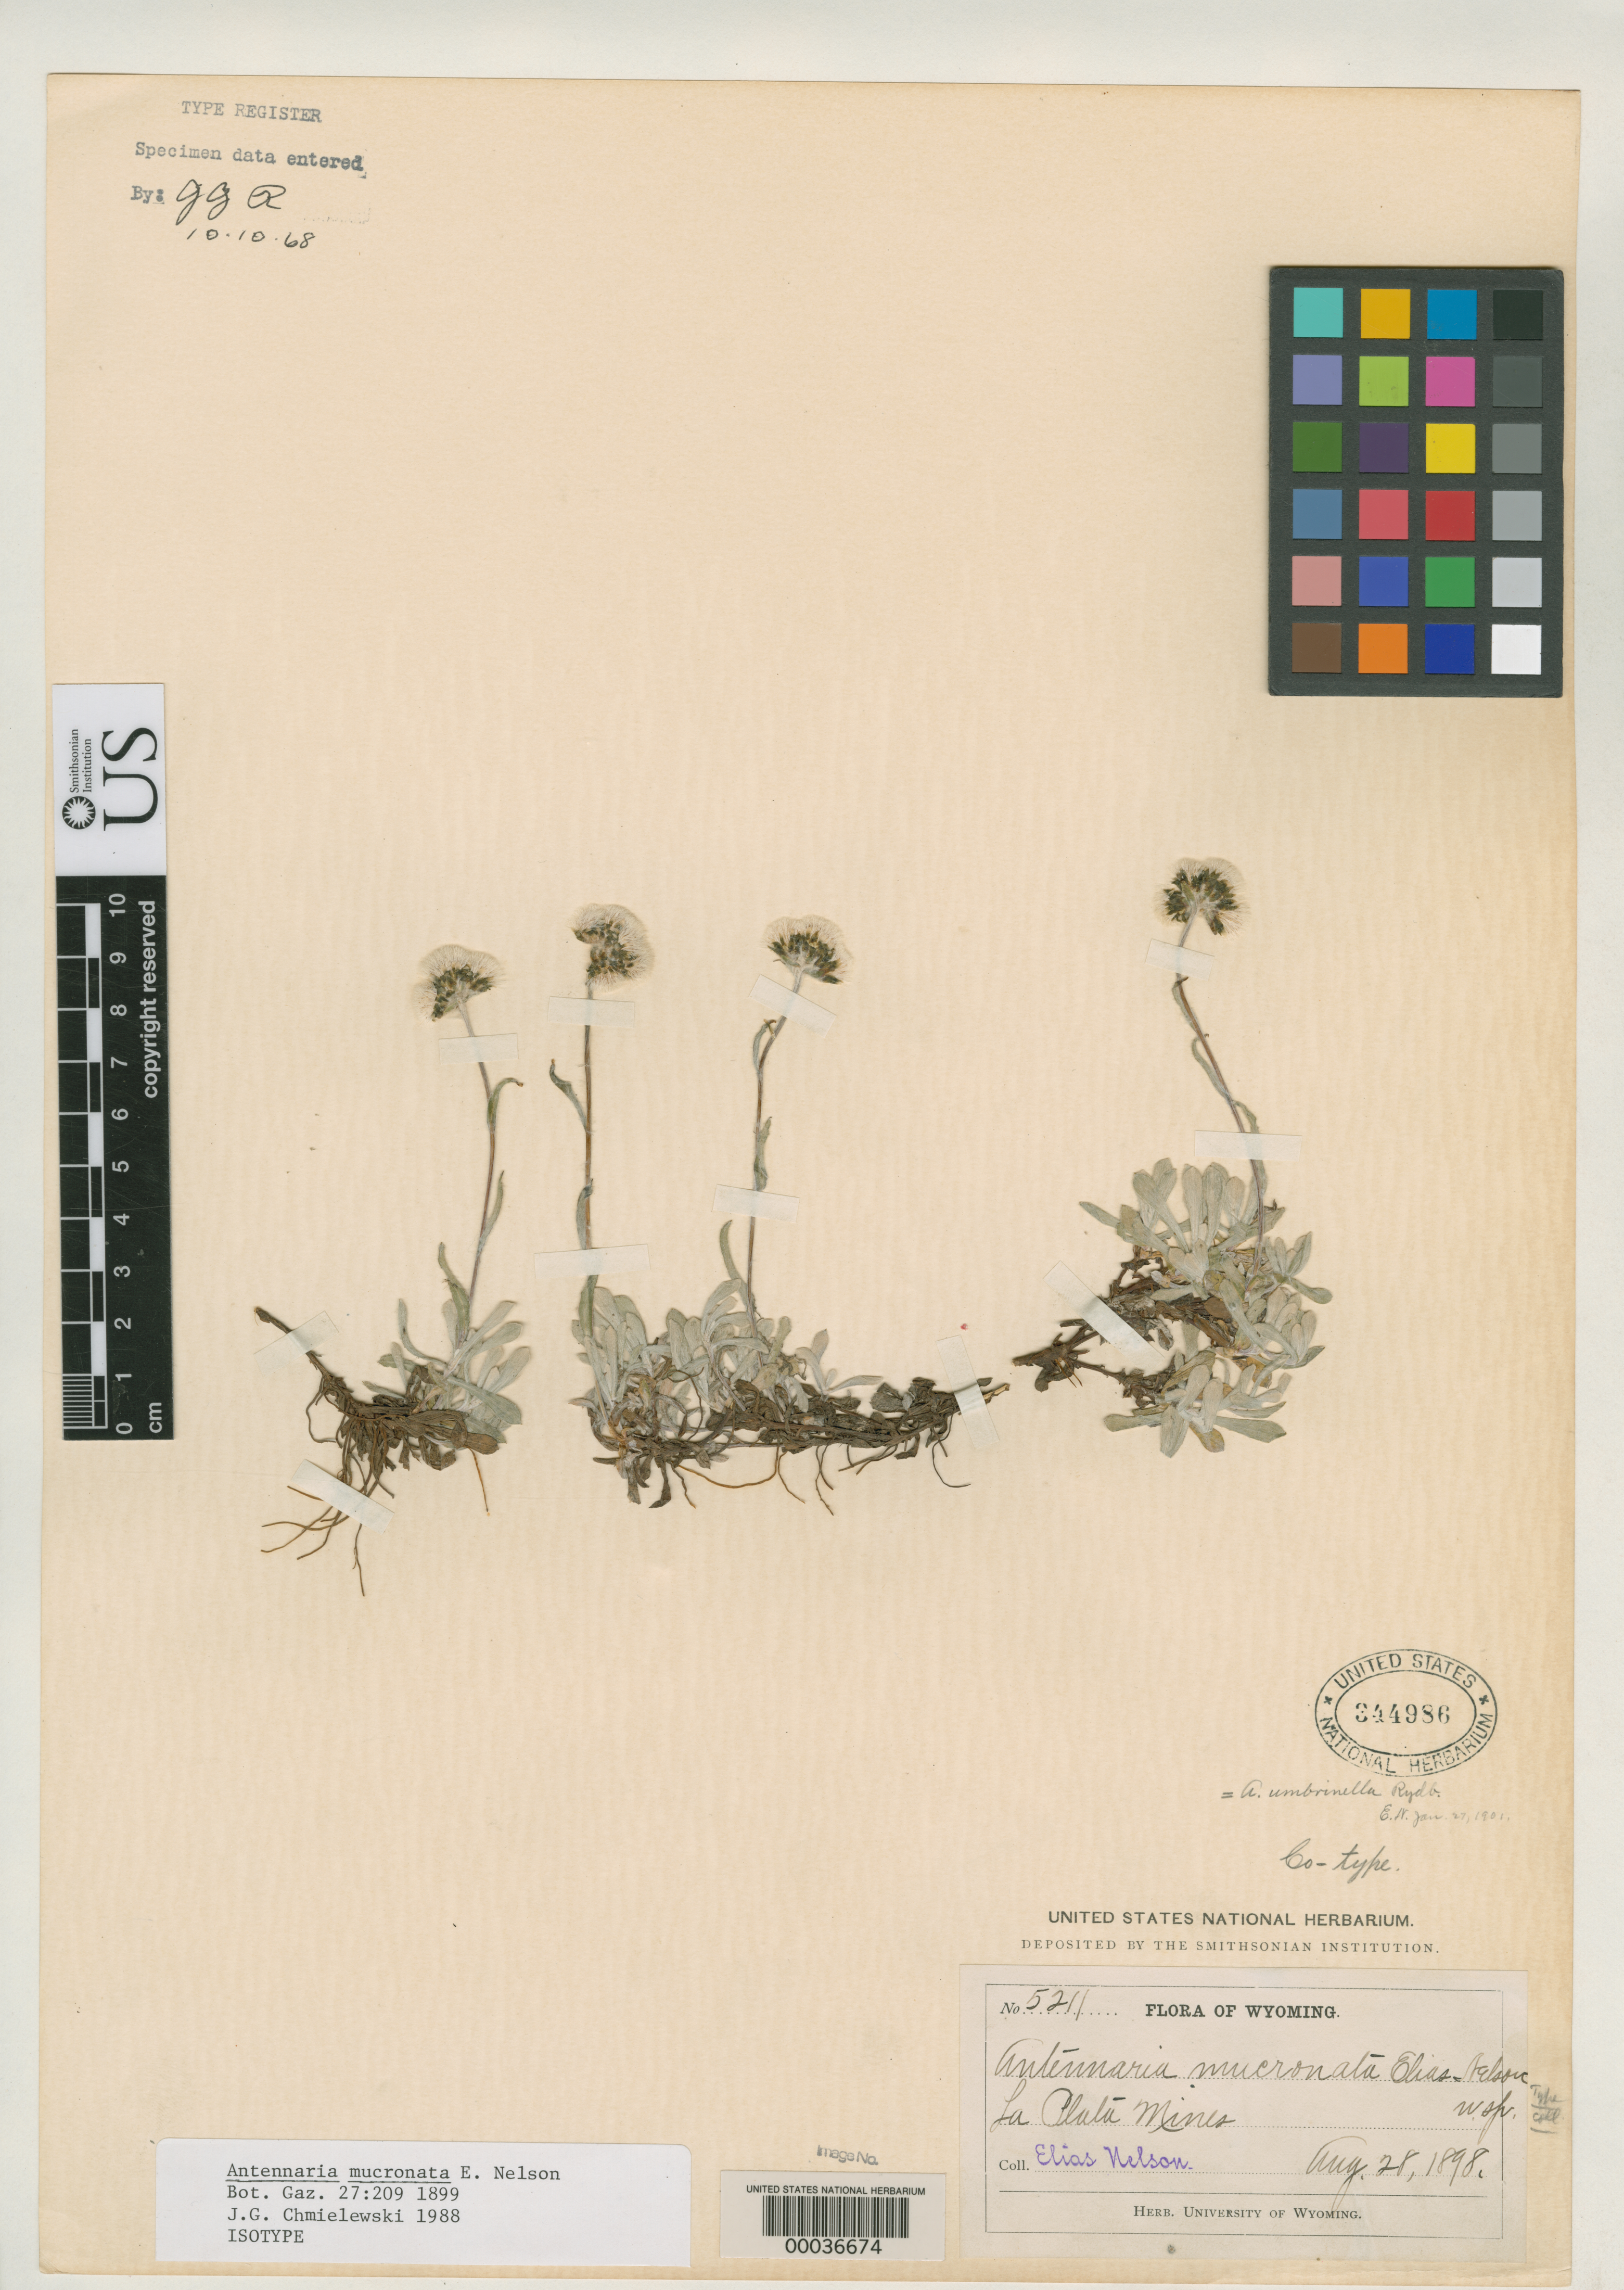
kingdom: Plantae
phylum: Tracheophyta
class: Magnoliopsida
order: Asterales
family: Asteraceae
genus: Antennaria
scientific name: Antennaria mucronata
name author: E.E. Nelson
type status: Isotype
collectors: E. Nelson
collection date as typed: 28 Aug 1898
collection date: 1898-08-28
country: United States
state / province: Wyoming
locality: Medicine Bow Mountains.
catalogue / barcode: US 344986